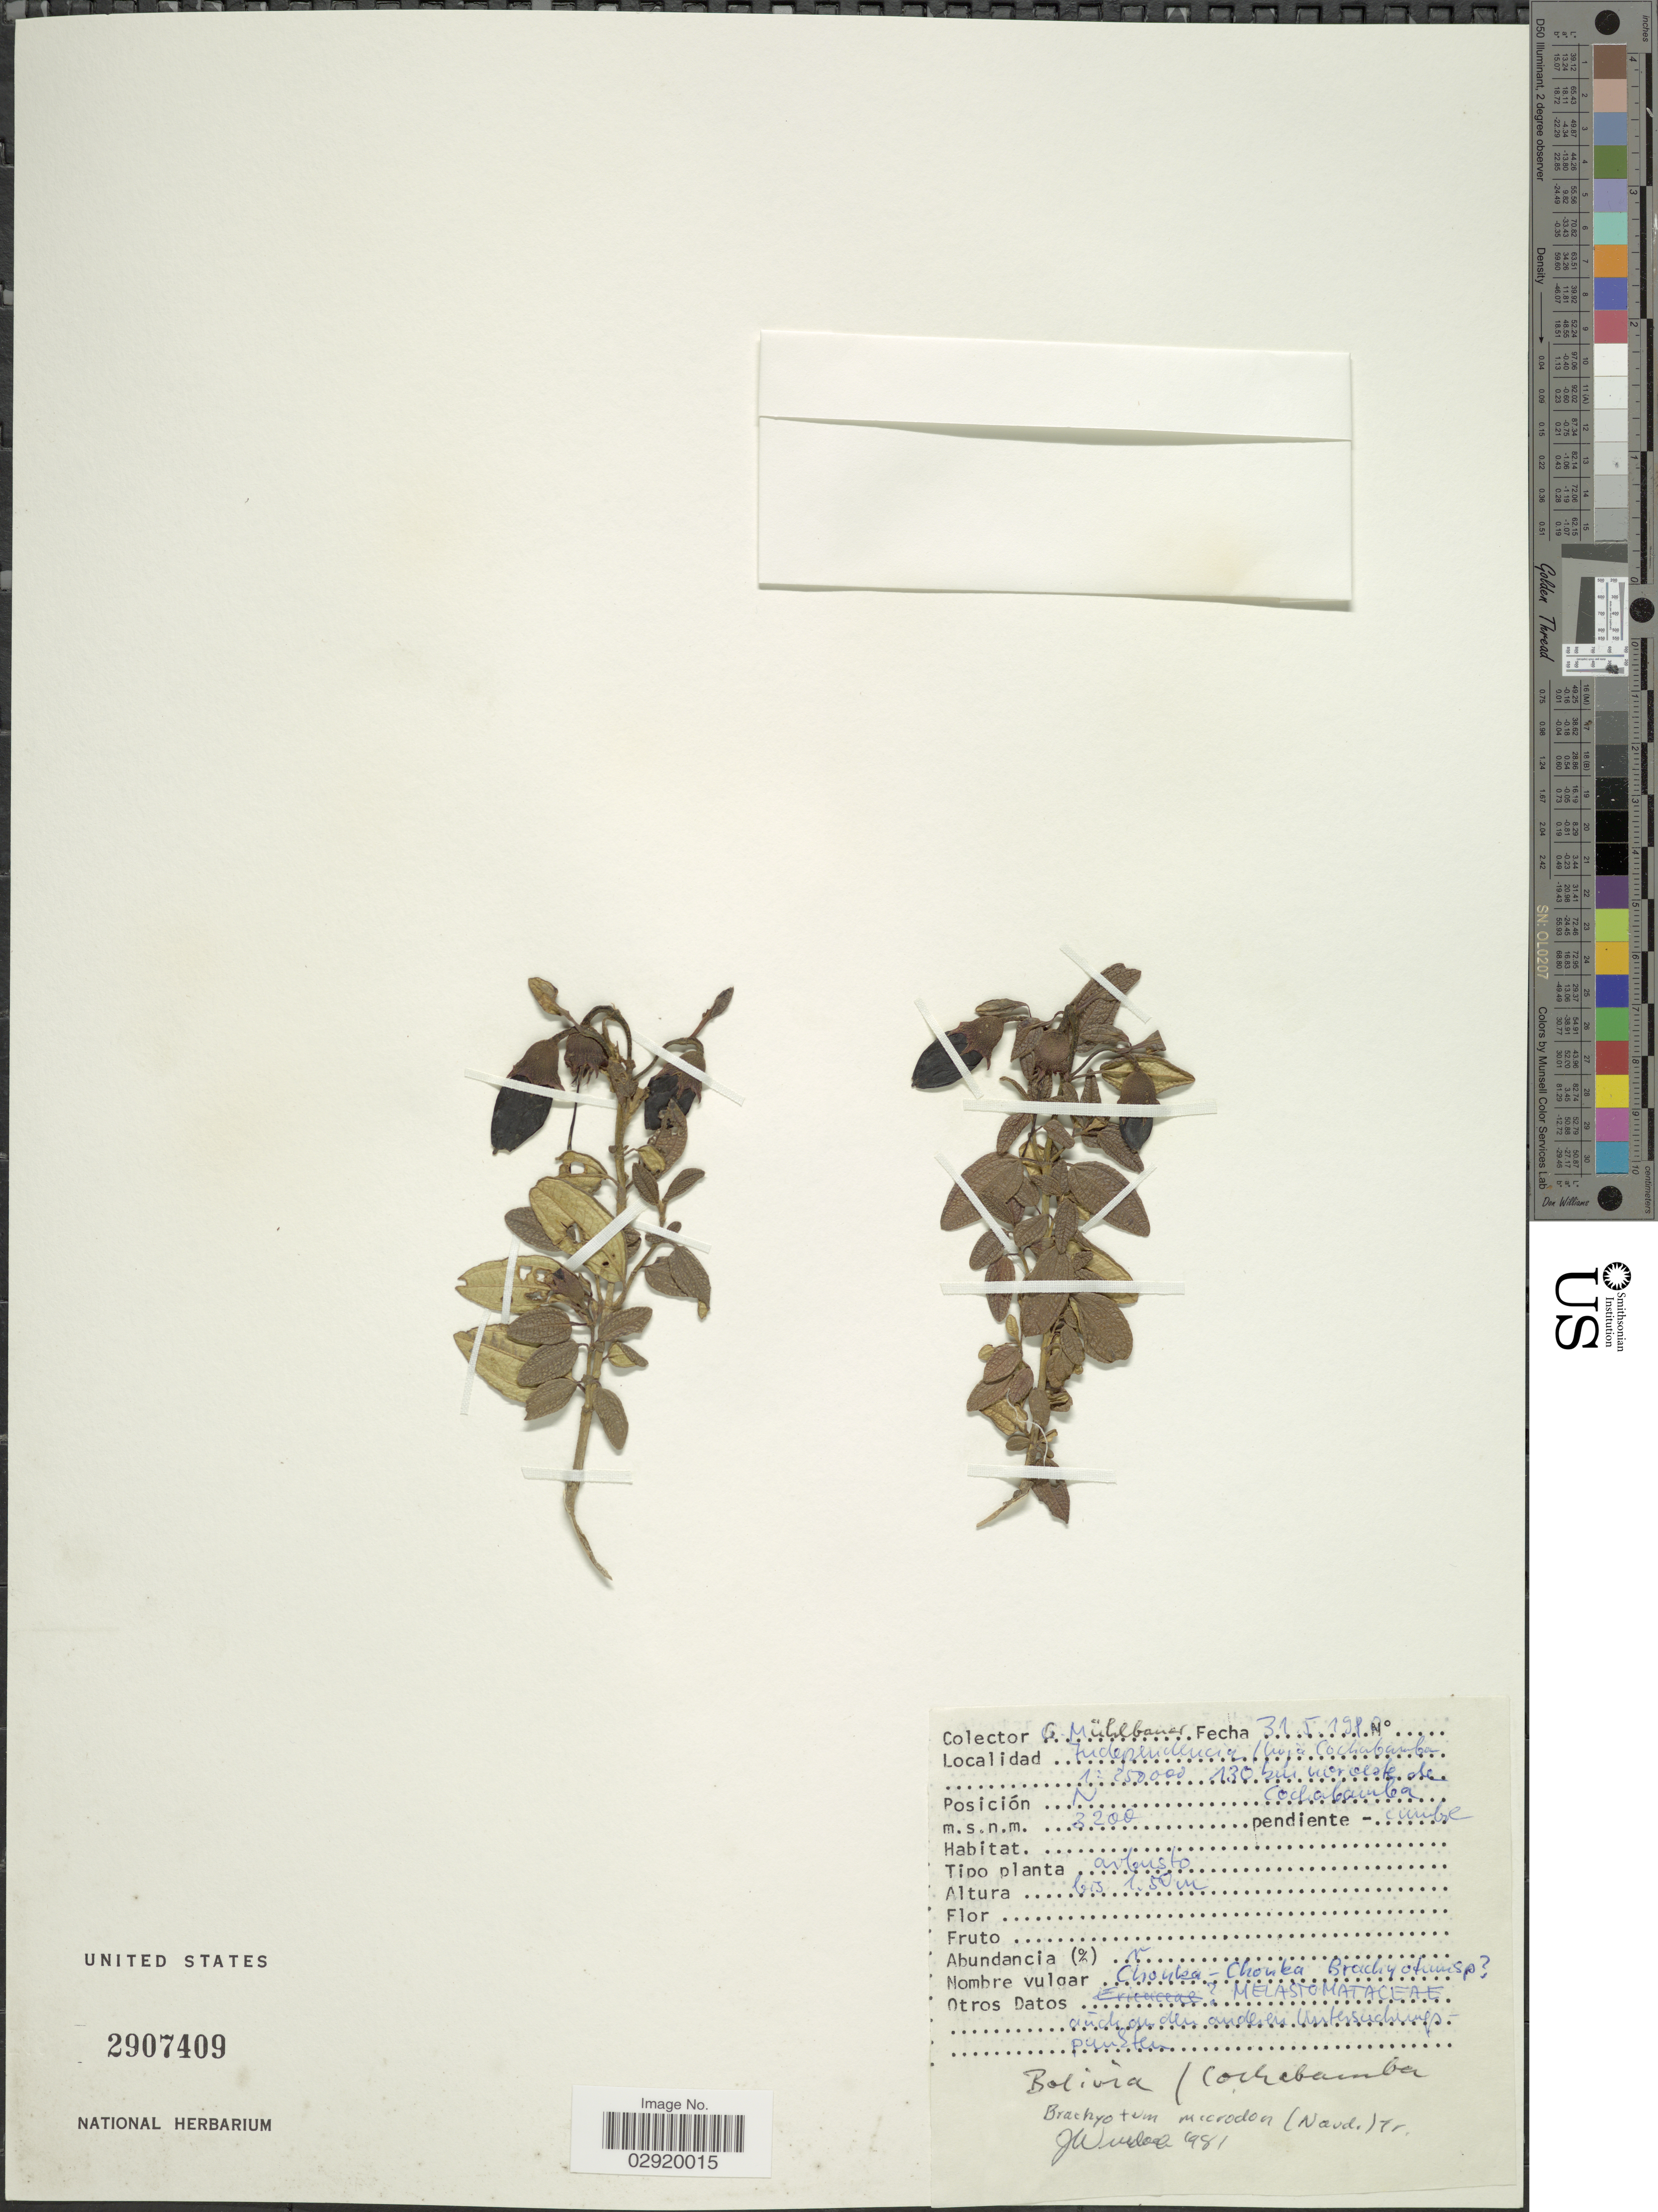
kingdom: Plantae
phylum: Tracheophyta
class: Magnoliopsida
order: Myrtales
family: Melastomataceae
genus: Brachyotum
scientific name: Brachyotum microdon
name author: (Naudin) Triana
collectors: G. Muhlbauer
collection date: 1980-05-31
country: Bolivia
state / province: Cochabamba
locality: Independencia, nordeste de Cochabamba.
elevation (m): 3200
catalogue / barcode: US 2907409